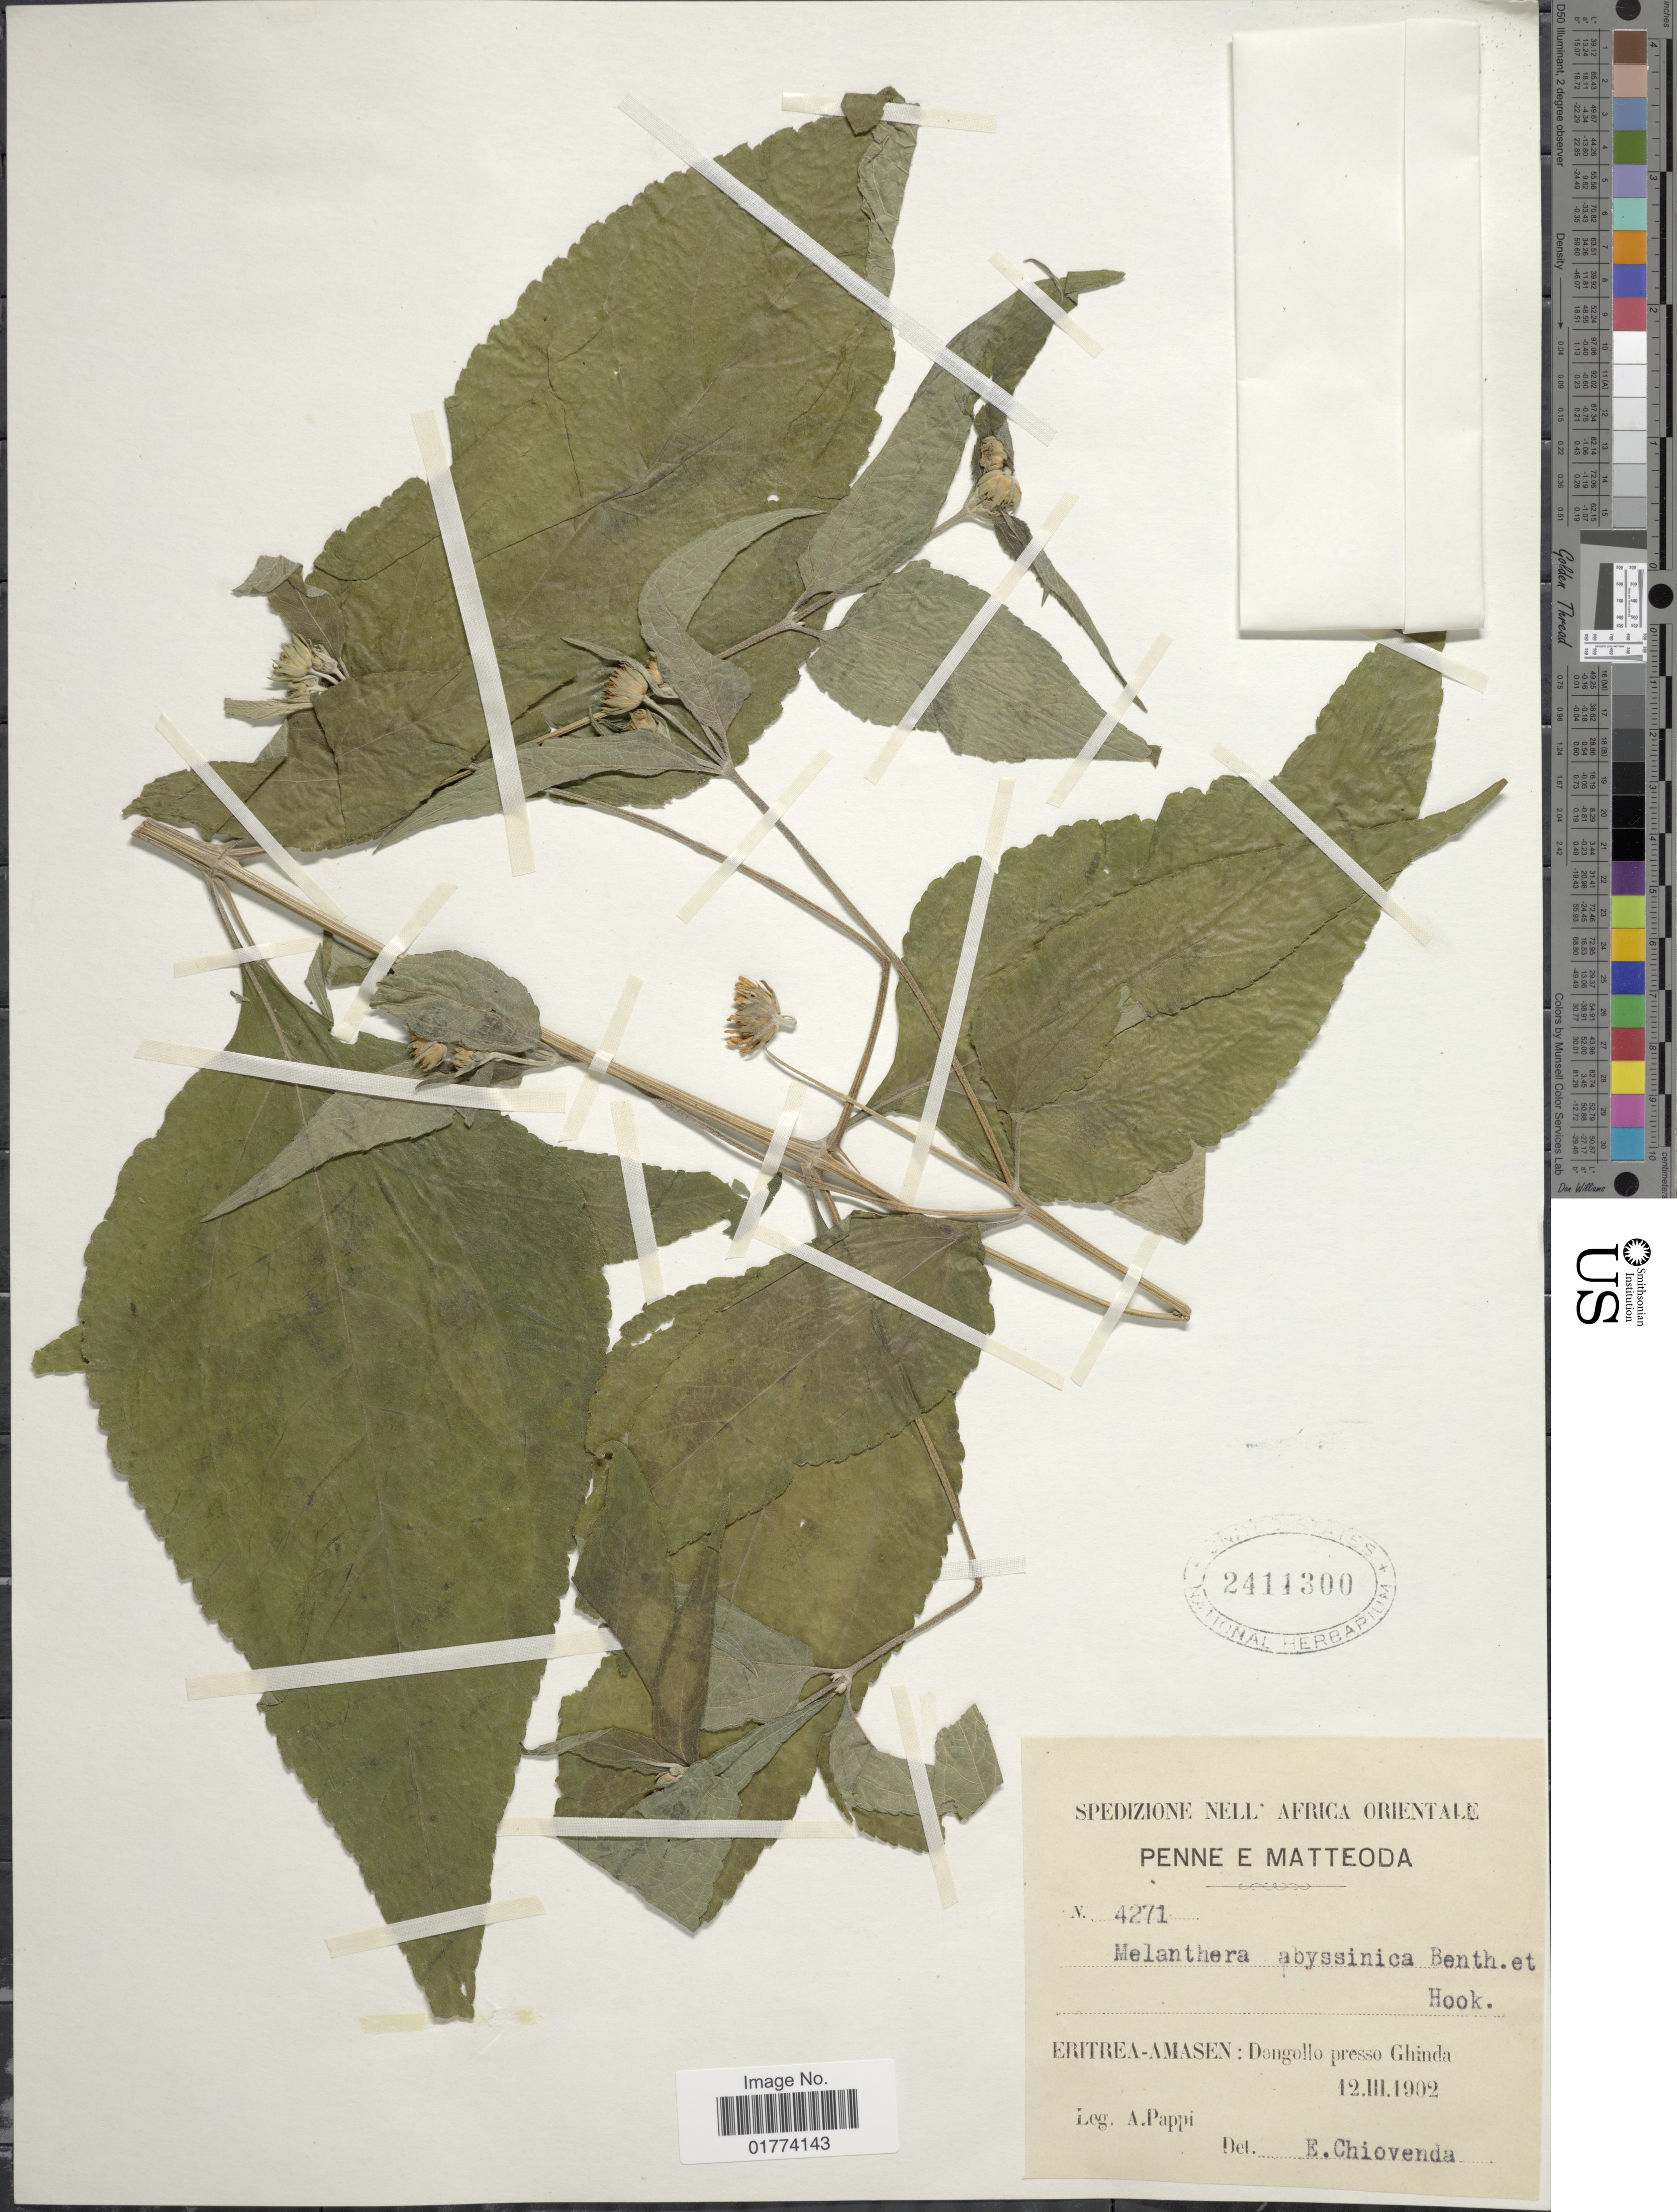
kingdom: Plantae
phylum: Tracheophyta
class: Magnoliopsida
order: Asterales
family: Asteraceae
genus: Melanthera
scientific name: Melanthera abyssinica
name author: Benth. & Hook.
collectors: A. Pappi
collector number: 4271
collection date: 1902-03-12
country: Eritrea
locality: Eritrea- Amasen: Dongollo presso Ghanda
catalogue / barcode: US 2411300